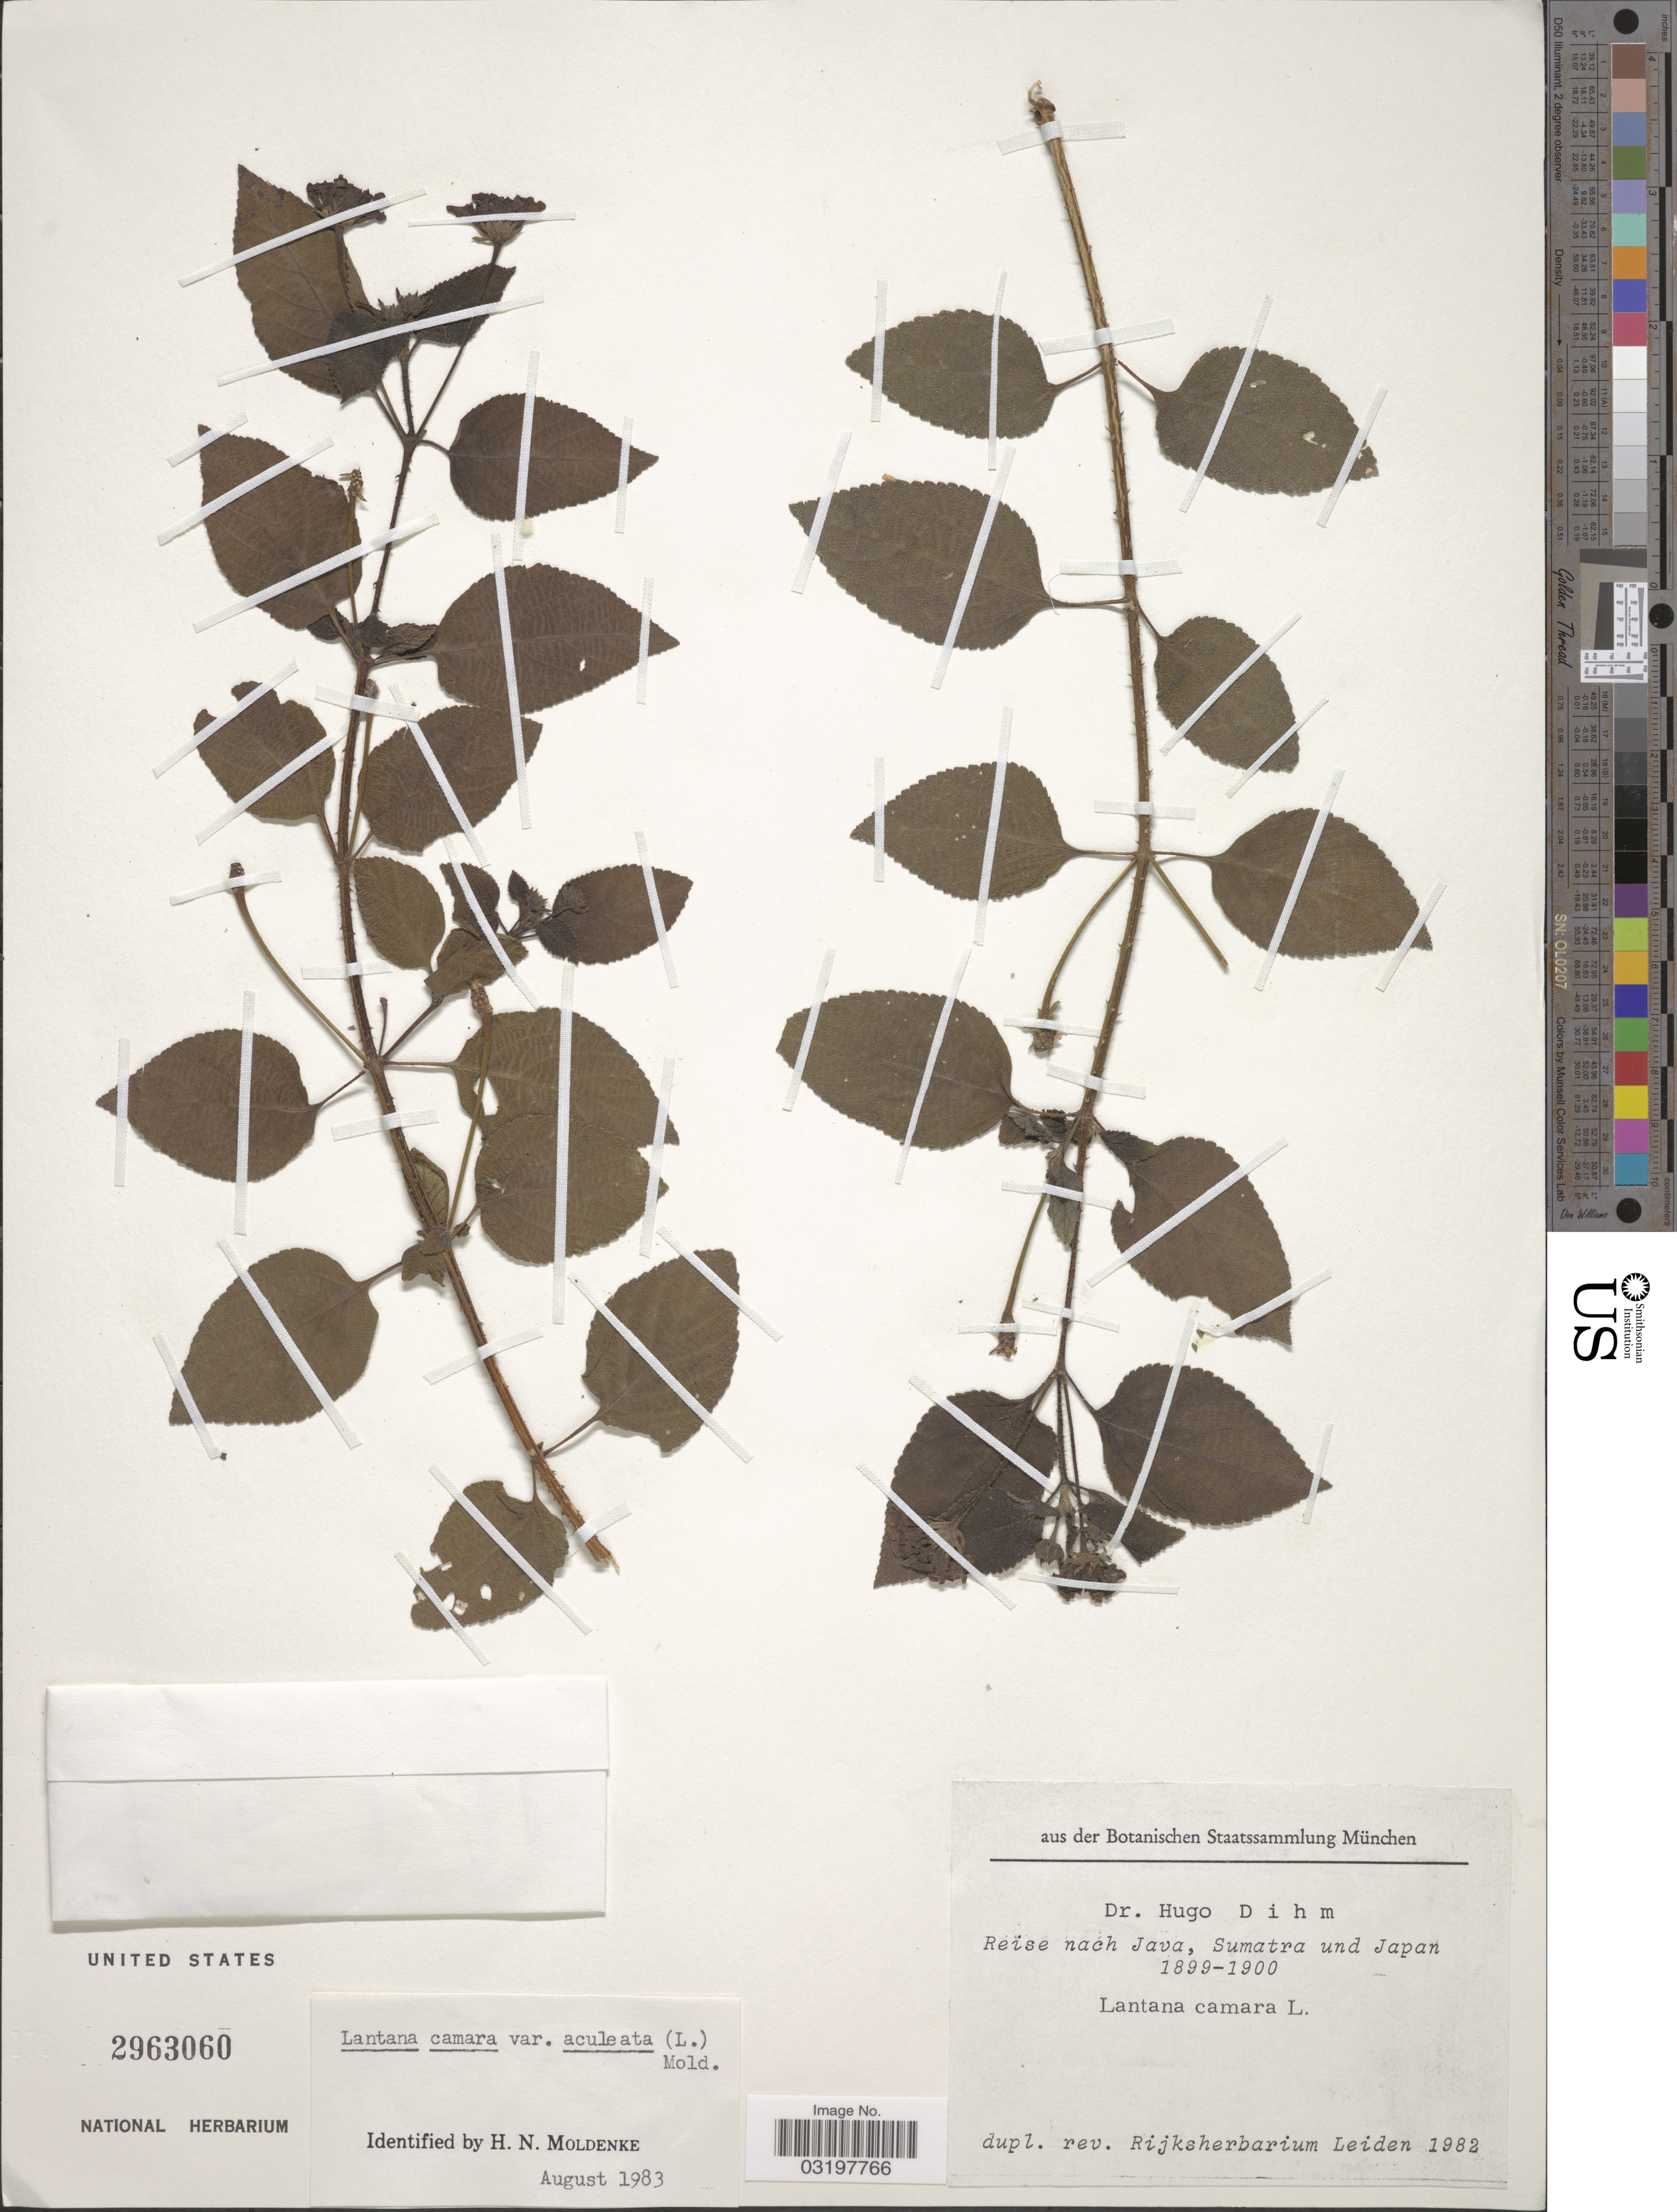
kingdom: Plantae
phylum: Tracheophyta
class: Magnoliopsida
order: Lamiales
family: Verbenaceae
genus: Lantana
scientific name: Lantana camara var. aculeata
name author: (L.) Moldenke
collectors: H. Dihm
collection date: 1899/1900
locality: Reise nach Java, Sumatra und Japan.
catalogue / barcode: US 2963060